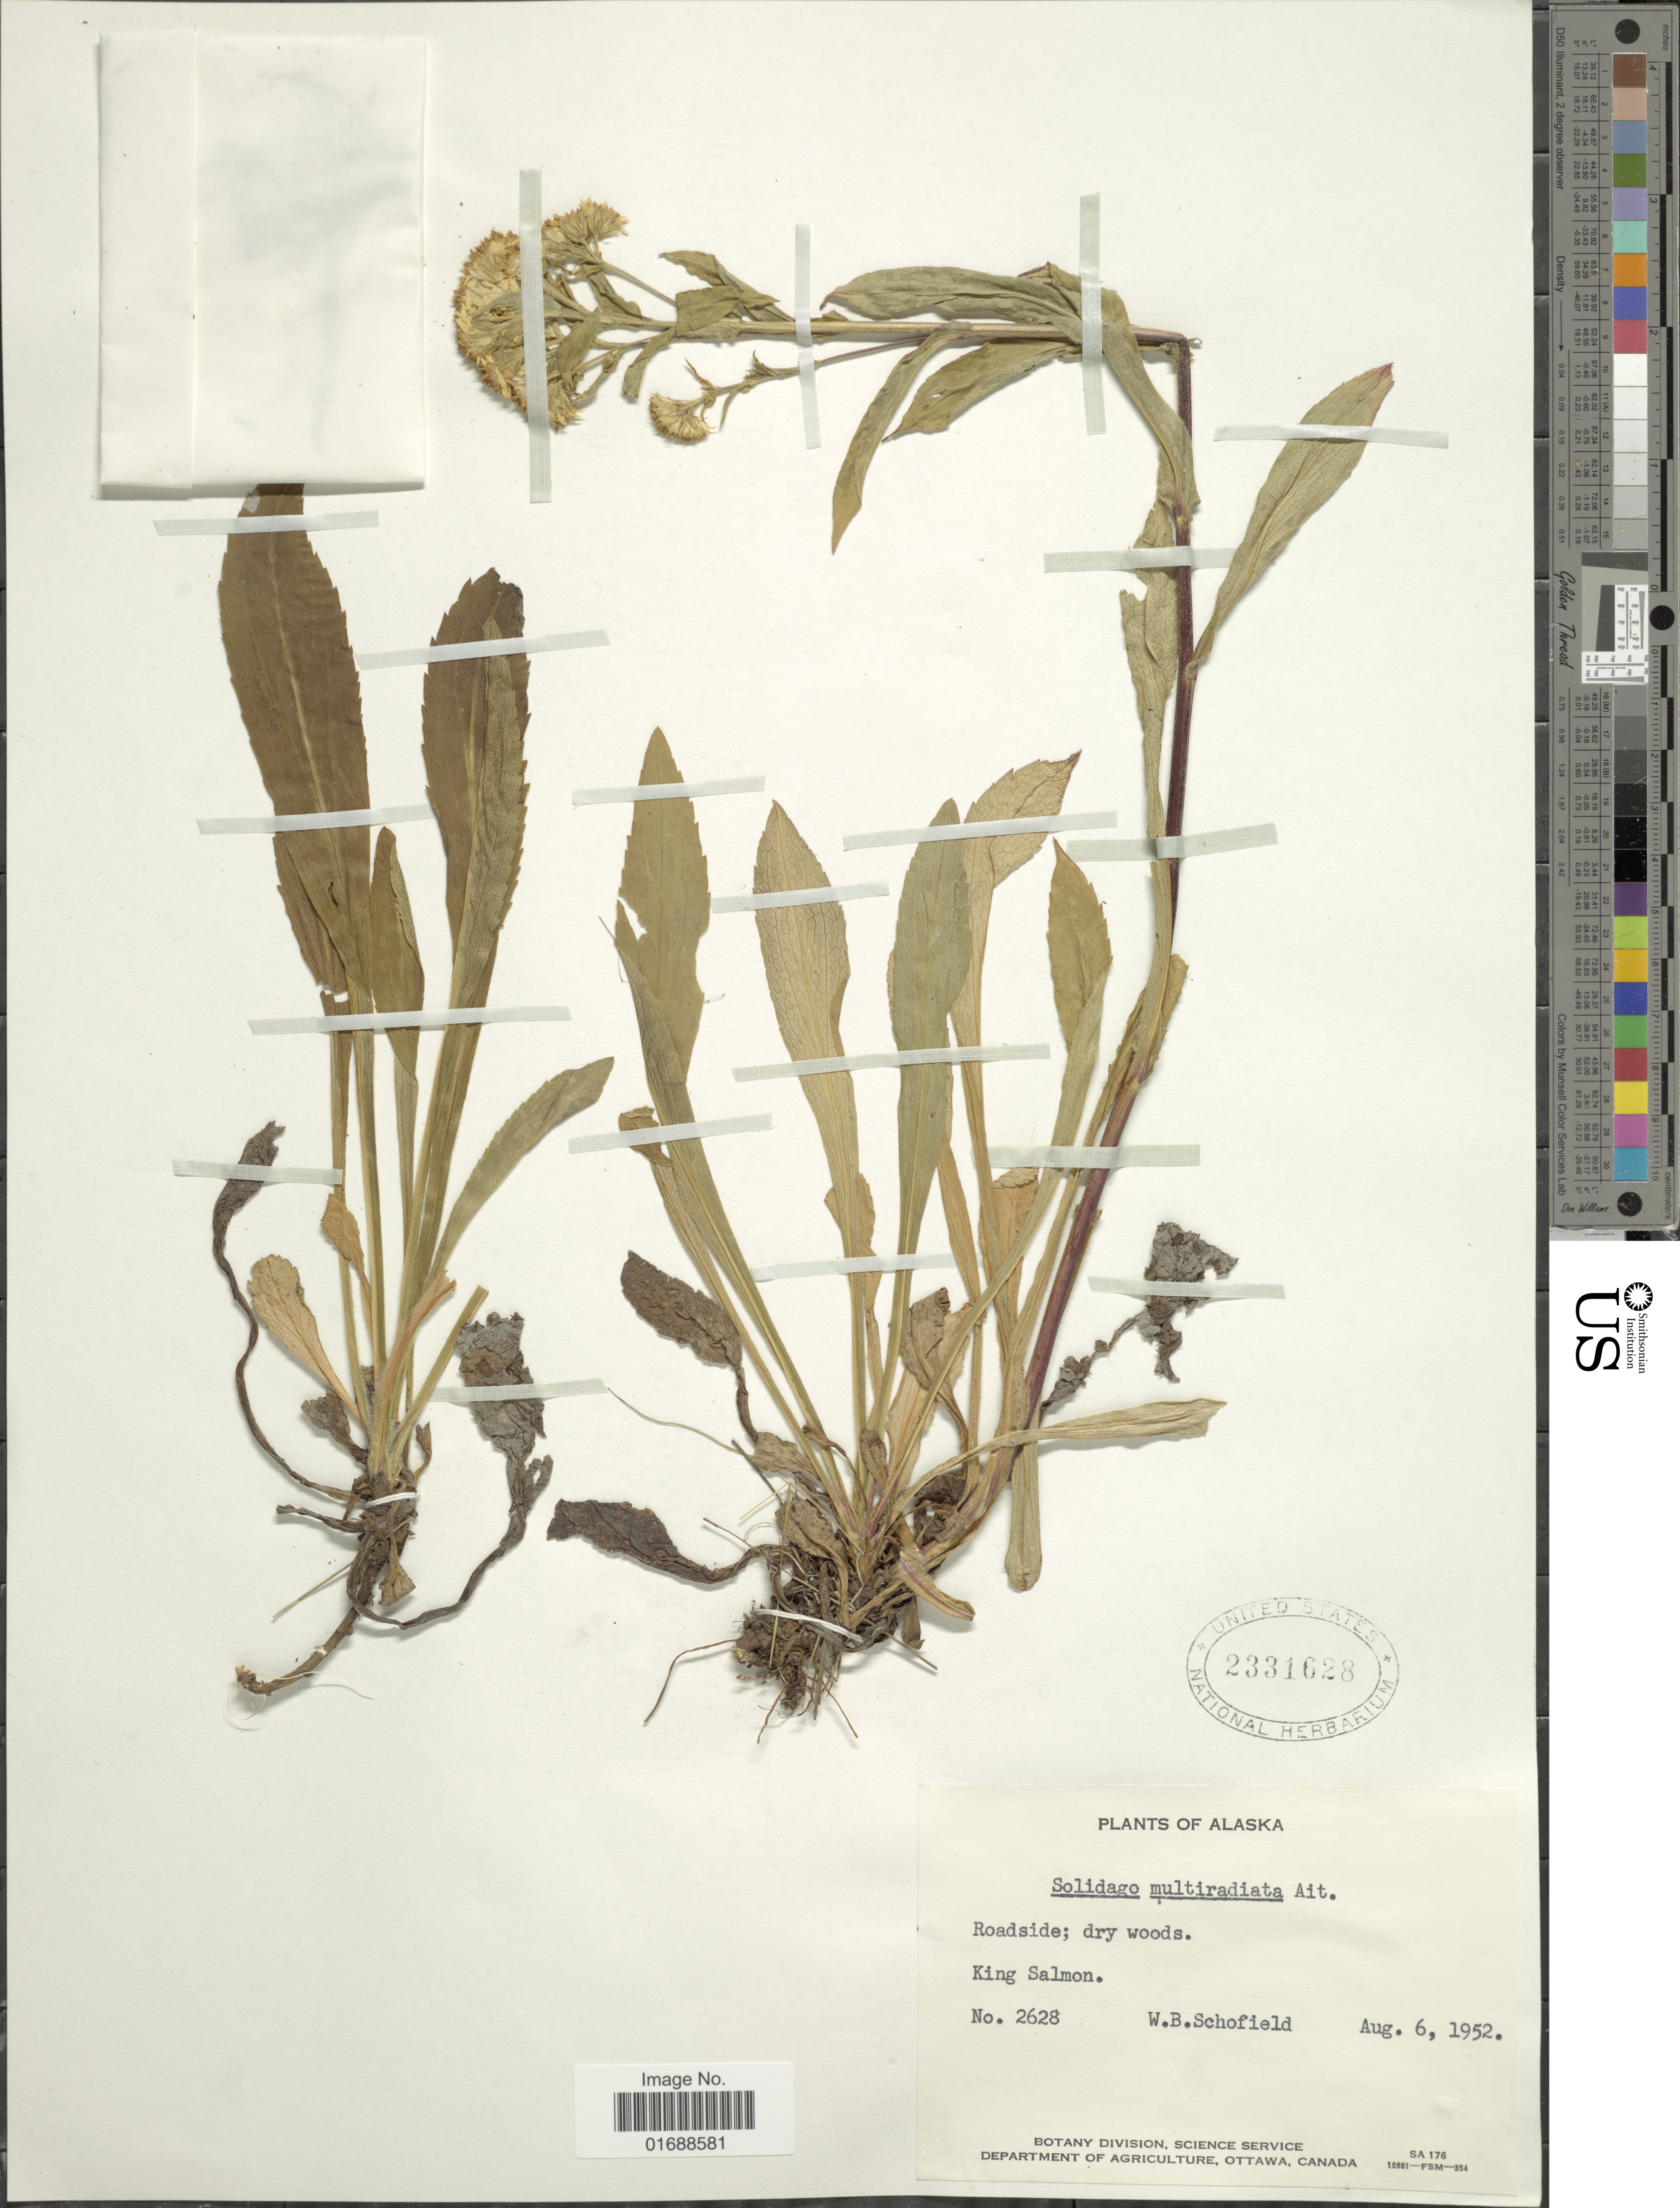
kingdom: Plantae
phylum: Tracheophyta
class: Magnoliopsida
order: Asterales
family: Asteraceae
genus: Solidago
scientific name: Solidago multiradiata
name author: Aiton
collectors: W. Schofield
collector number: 2628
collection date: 1952-08-06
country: United States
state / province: Alaska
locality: King Salmon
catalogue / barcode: US 2331628